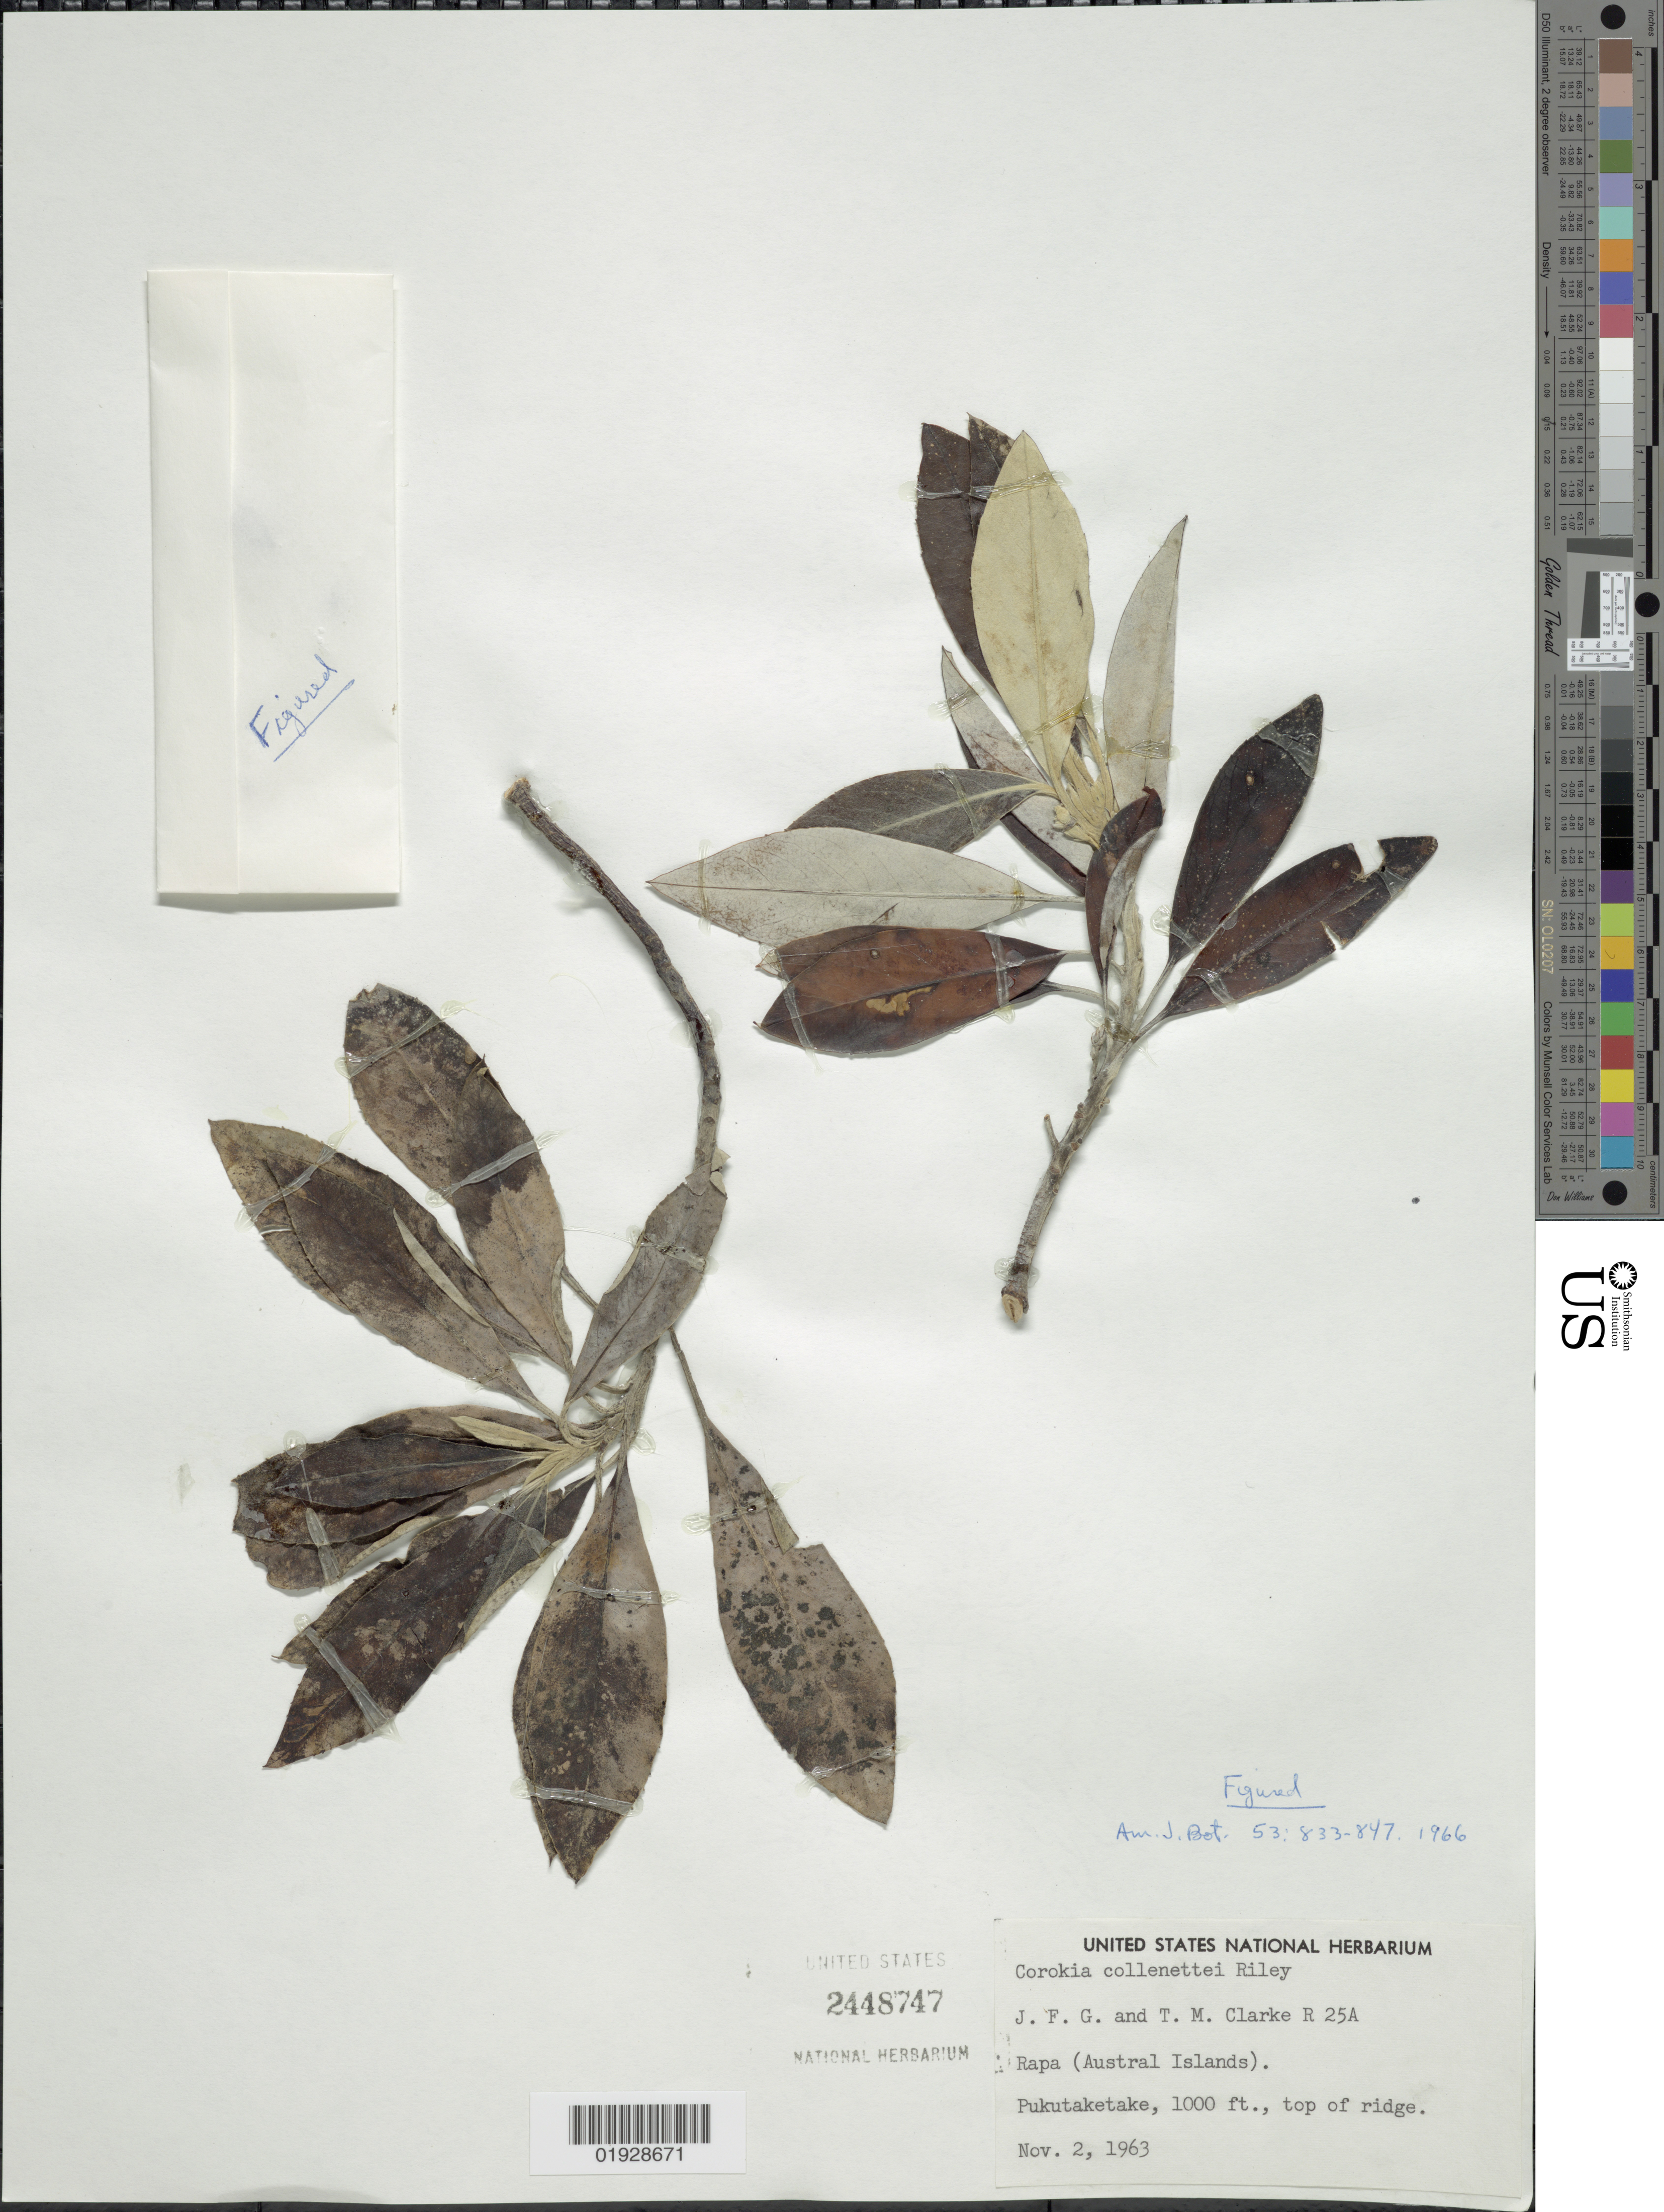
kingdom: Plantae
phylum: Tracheophyta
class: Magnoliopsida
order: Asterales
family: Argophyllaceae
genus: Corokia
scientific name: Corokia collenettei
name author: L. Riley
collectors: J. F. Gates-Clarke & T. M. Clarke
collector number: R 25A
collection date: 1963-11-02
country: French Polynesia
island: Rapa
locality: Rapa (Austral Islands). Pukutaketake.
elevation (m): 305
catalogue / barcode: US 2448747